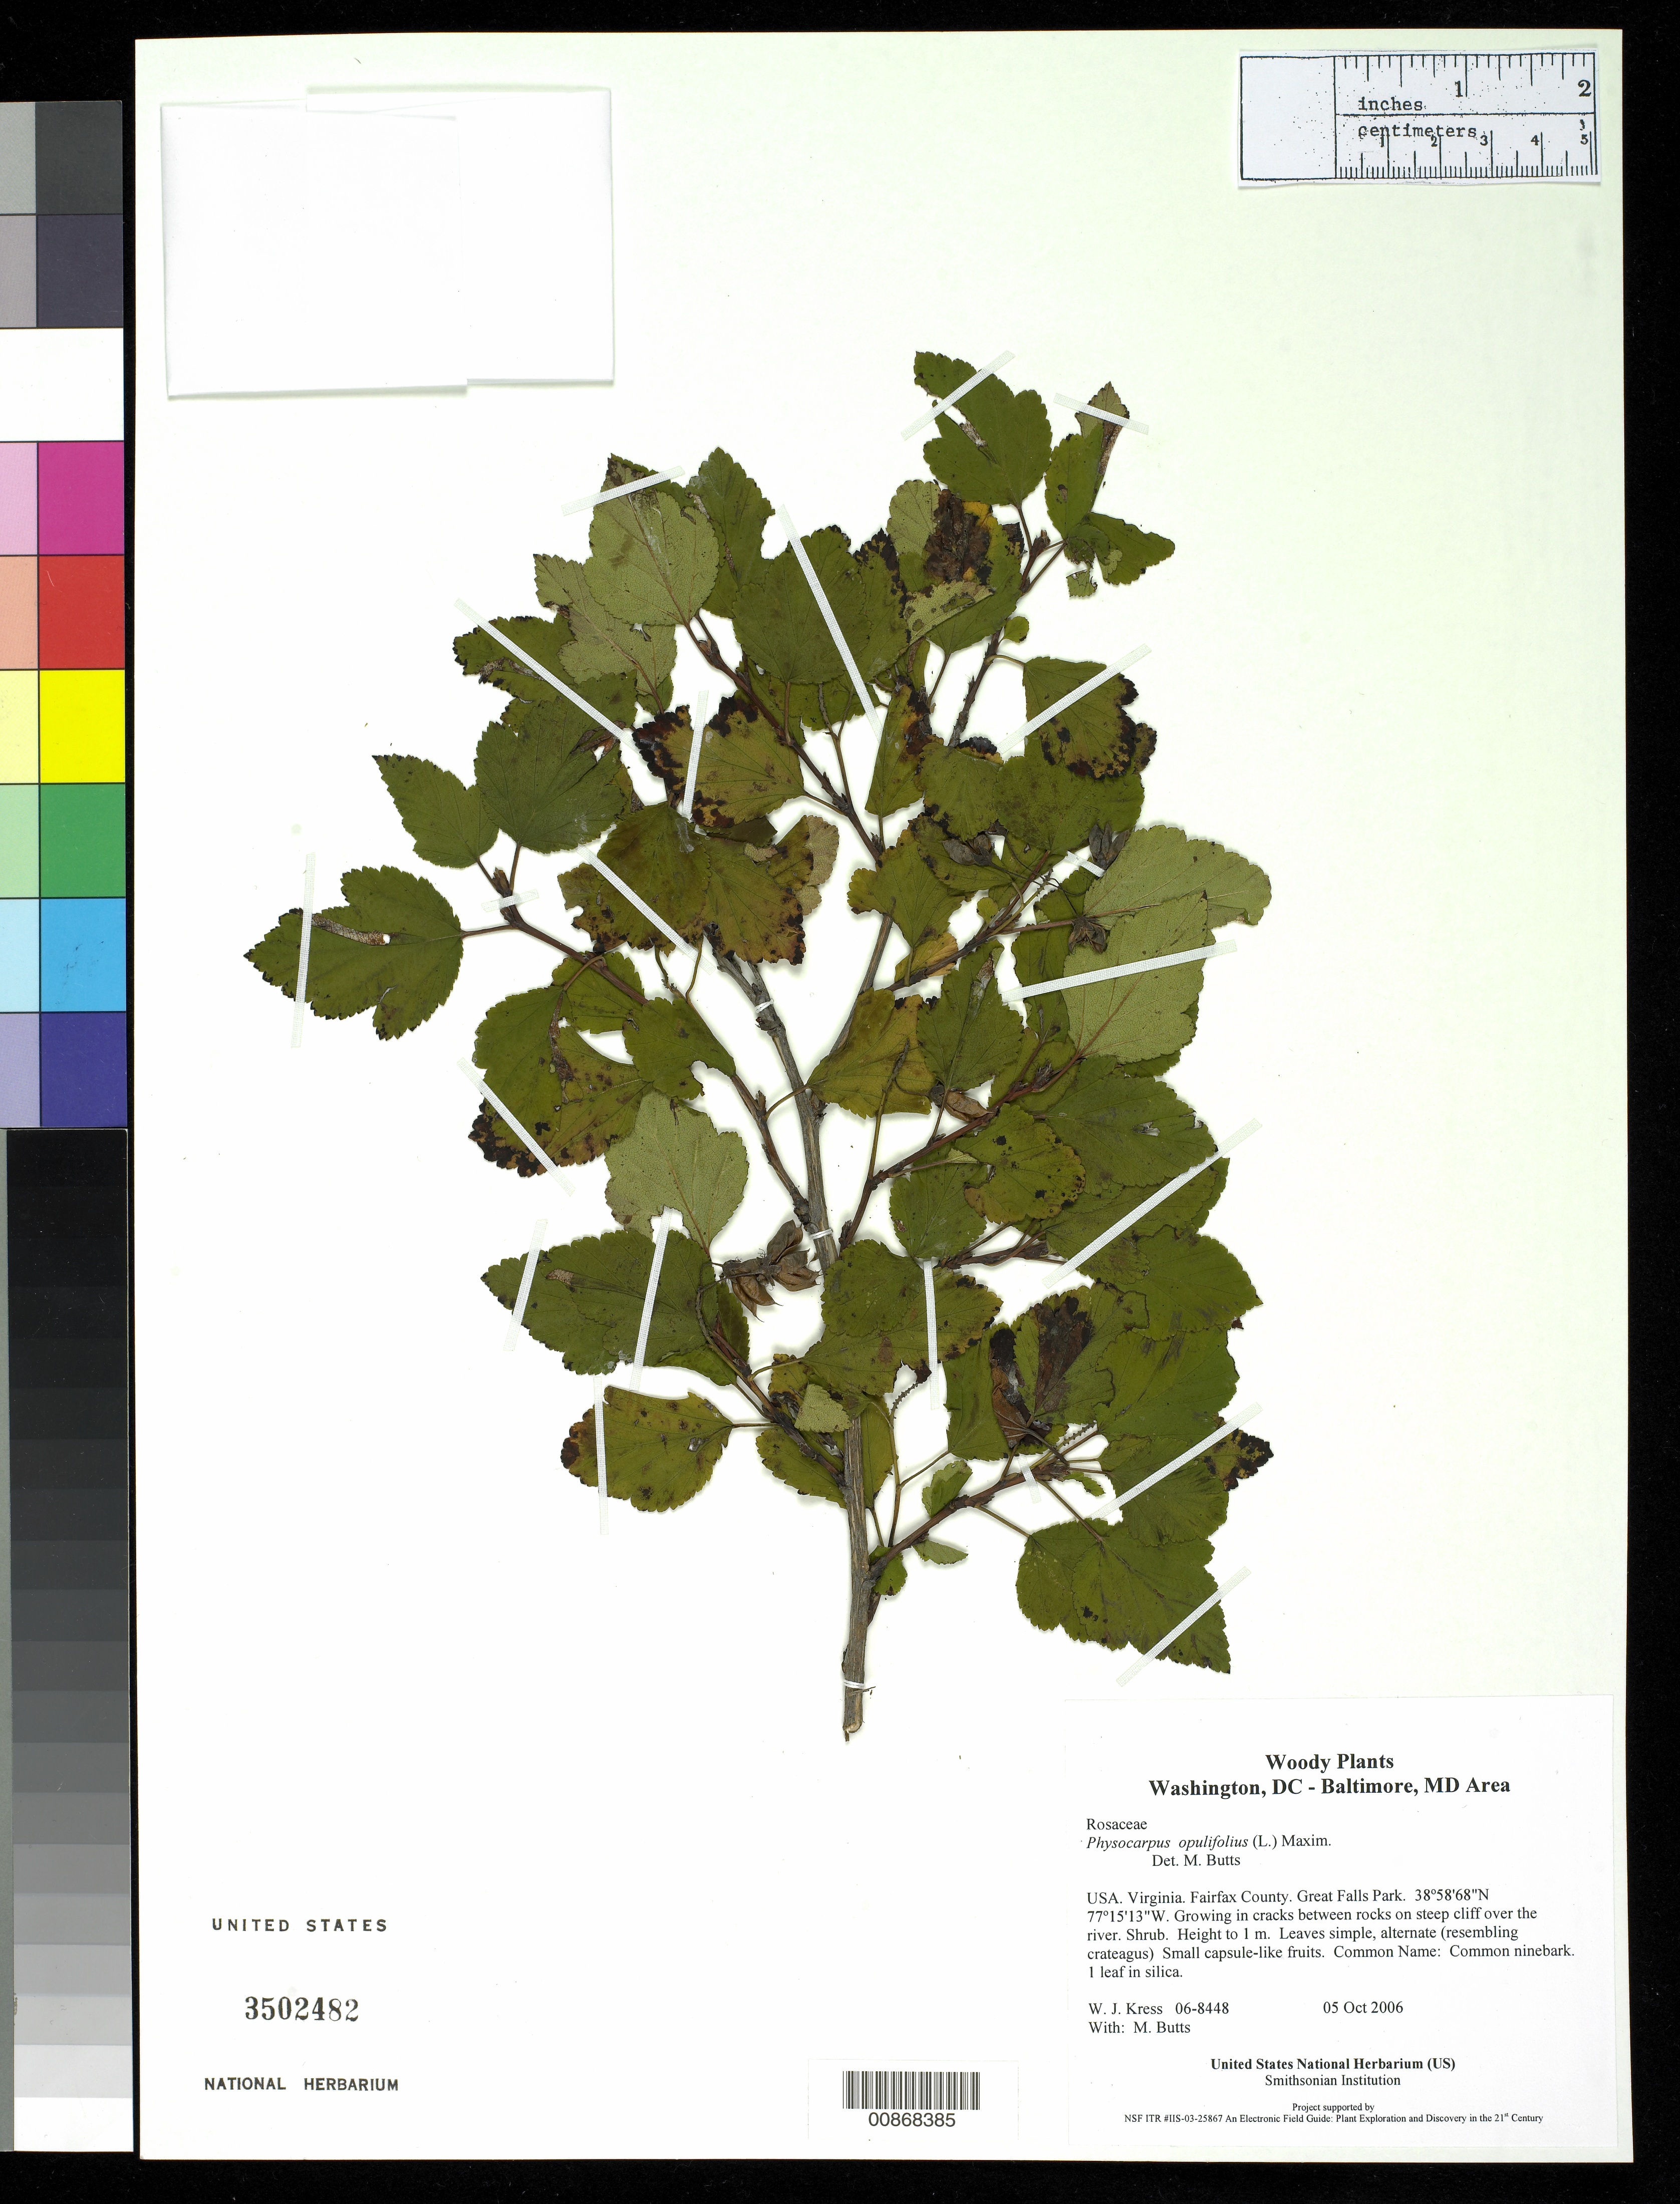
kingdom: Plantae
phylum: Tracheophyta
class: Magnoliopsida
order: Rosales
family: Rosaceae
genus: Physocarpus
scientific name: Physocarpus opulifolius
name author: (L.) Maxim.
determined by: Butts, M. B.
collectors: W. J. Kress & M. B. Butts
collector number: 06-8448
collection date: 2006-10-05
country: United States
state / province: Virginia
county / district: Fairfax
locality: Great Falls Park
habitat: Growing in cracks between rocks on steep cliff over the river.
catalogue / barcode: US 3502482